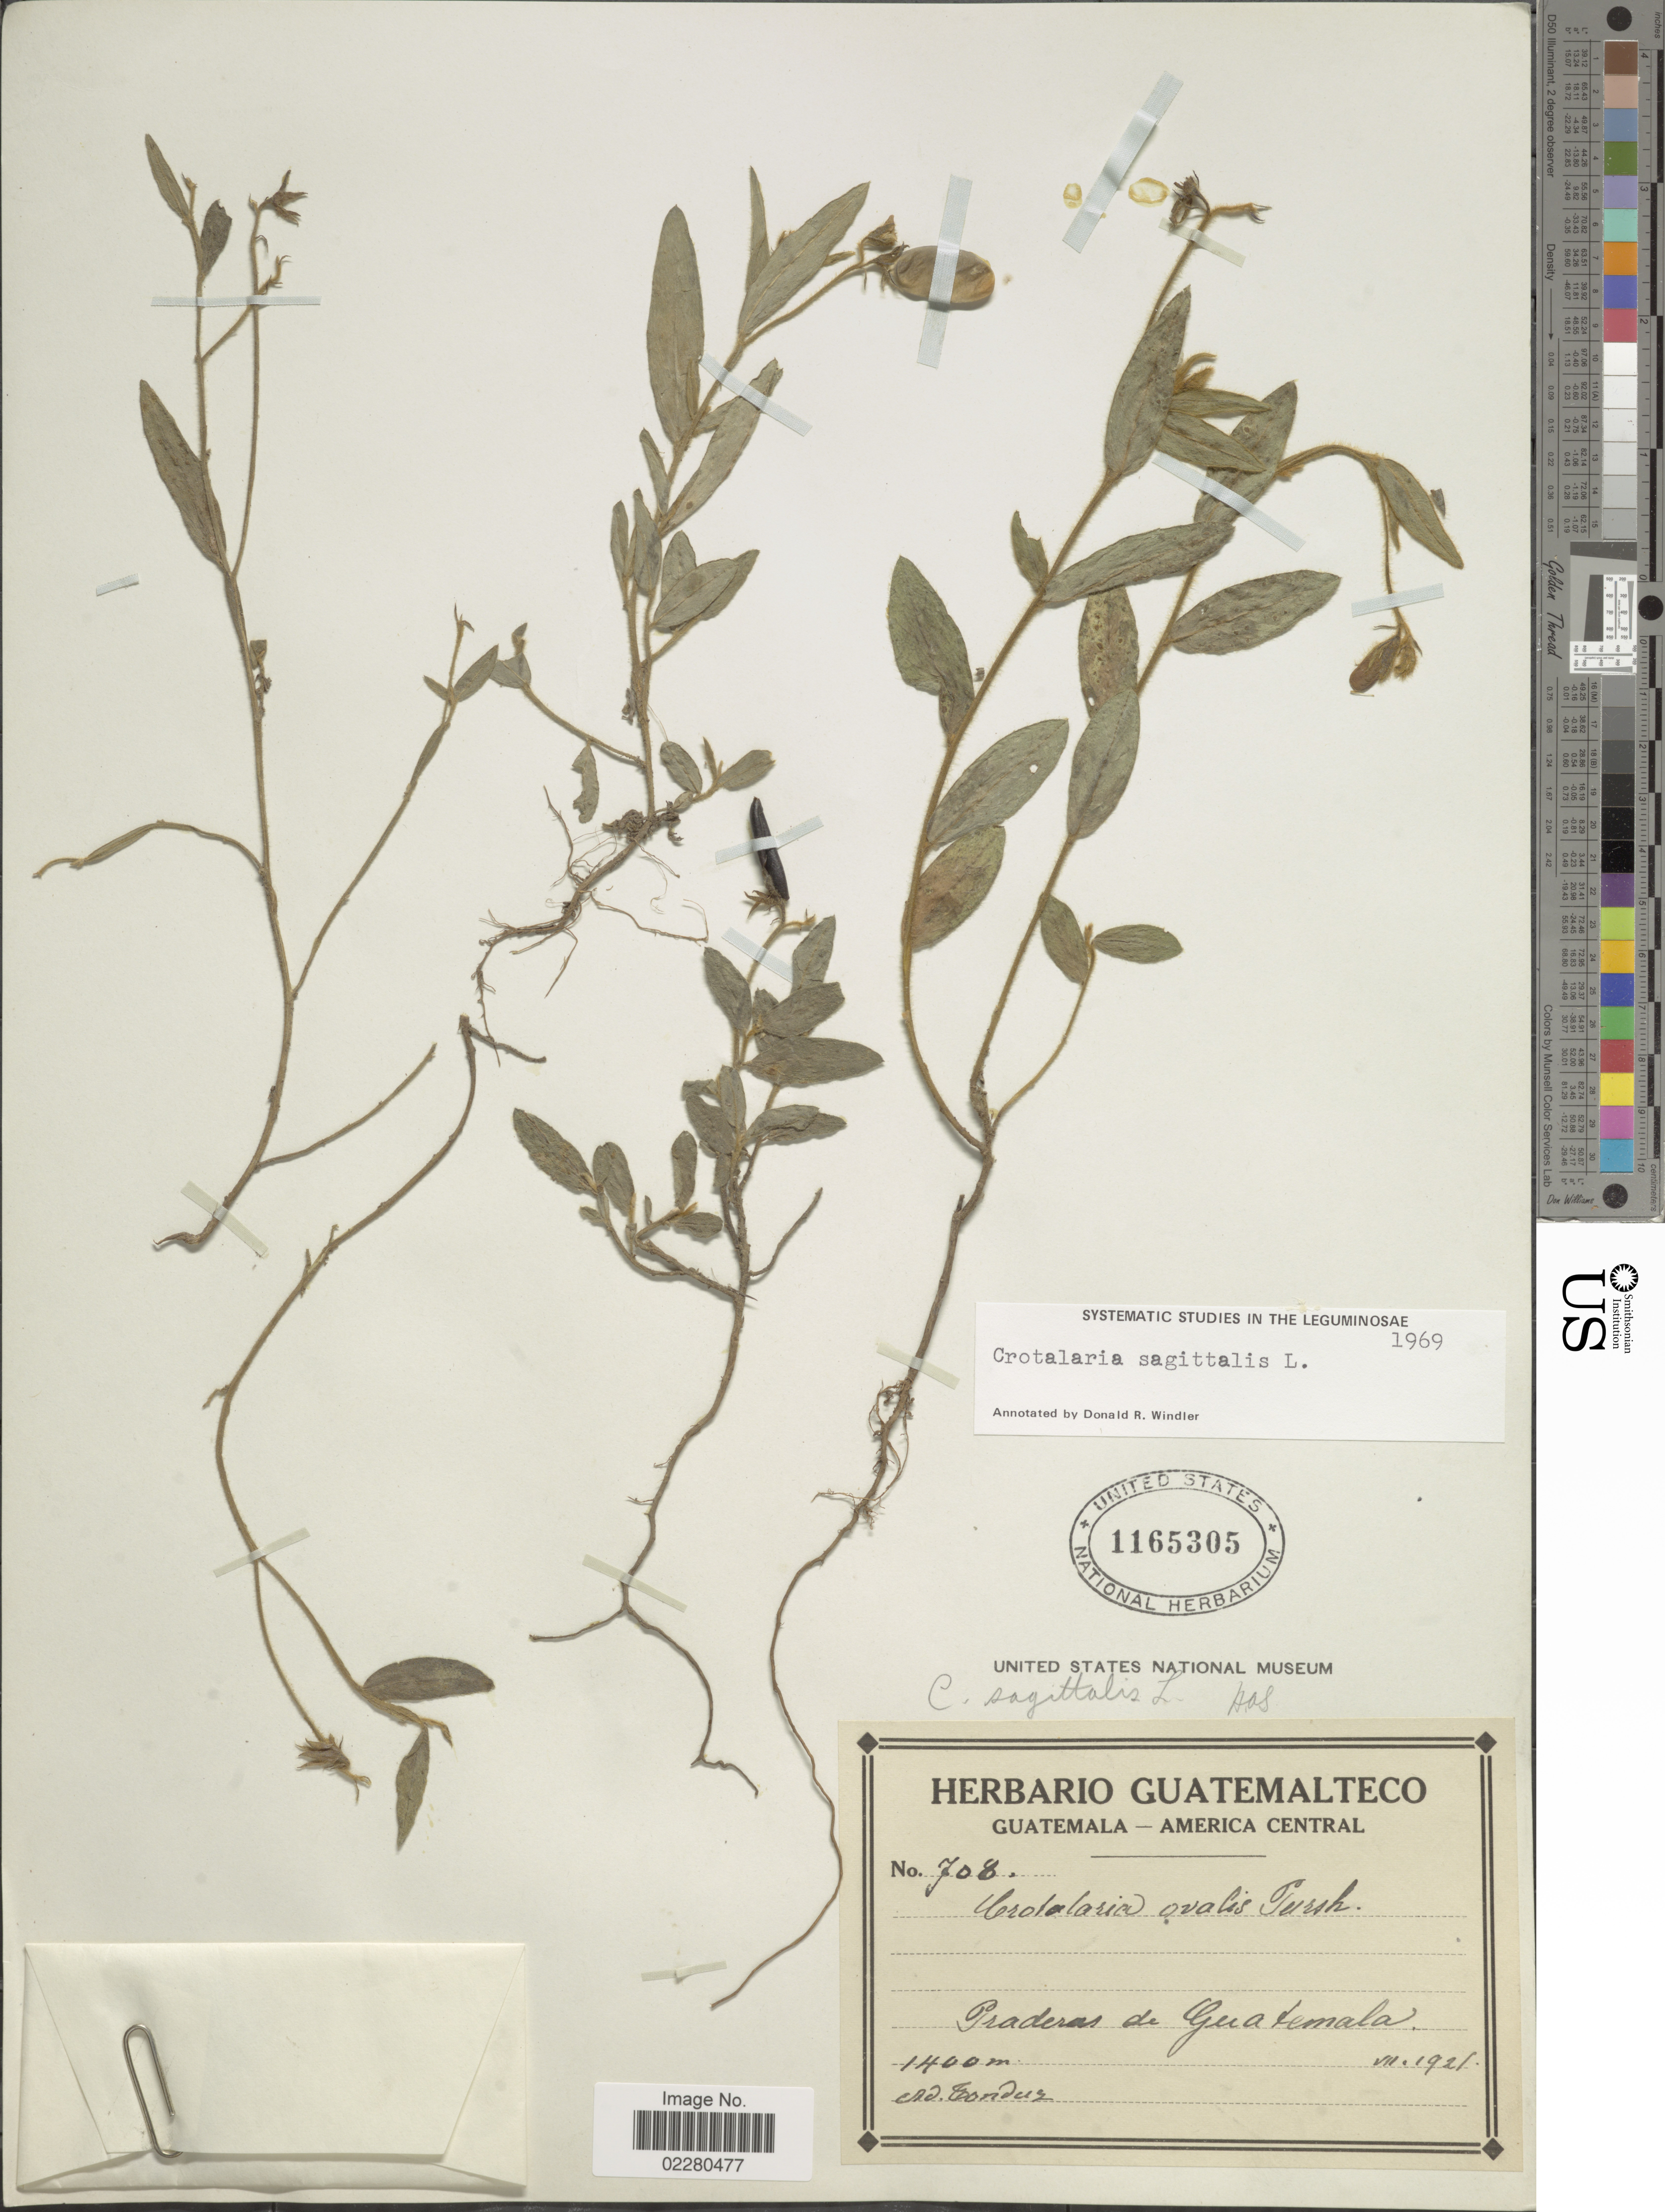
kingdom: Plantae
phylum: Tracheophyta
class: Magnoliopsida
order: Fabales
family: Fabaceae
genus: Crotalaria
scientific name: Crotalaria sagittalis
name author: L.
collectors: A. Tonduz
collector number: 708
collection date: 1921-07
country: Guatemala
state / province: Guatemala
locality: Praderas de Guatemala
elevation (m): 1400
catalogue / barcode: US 1165305